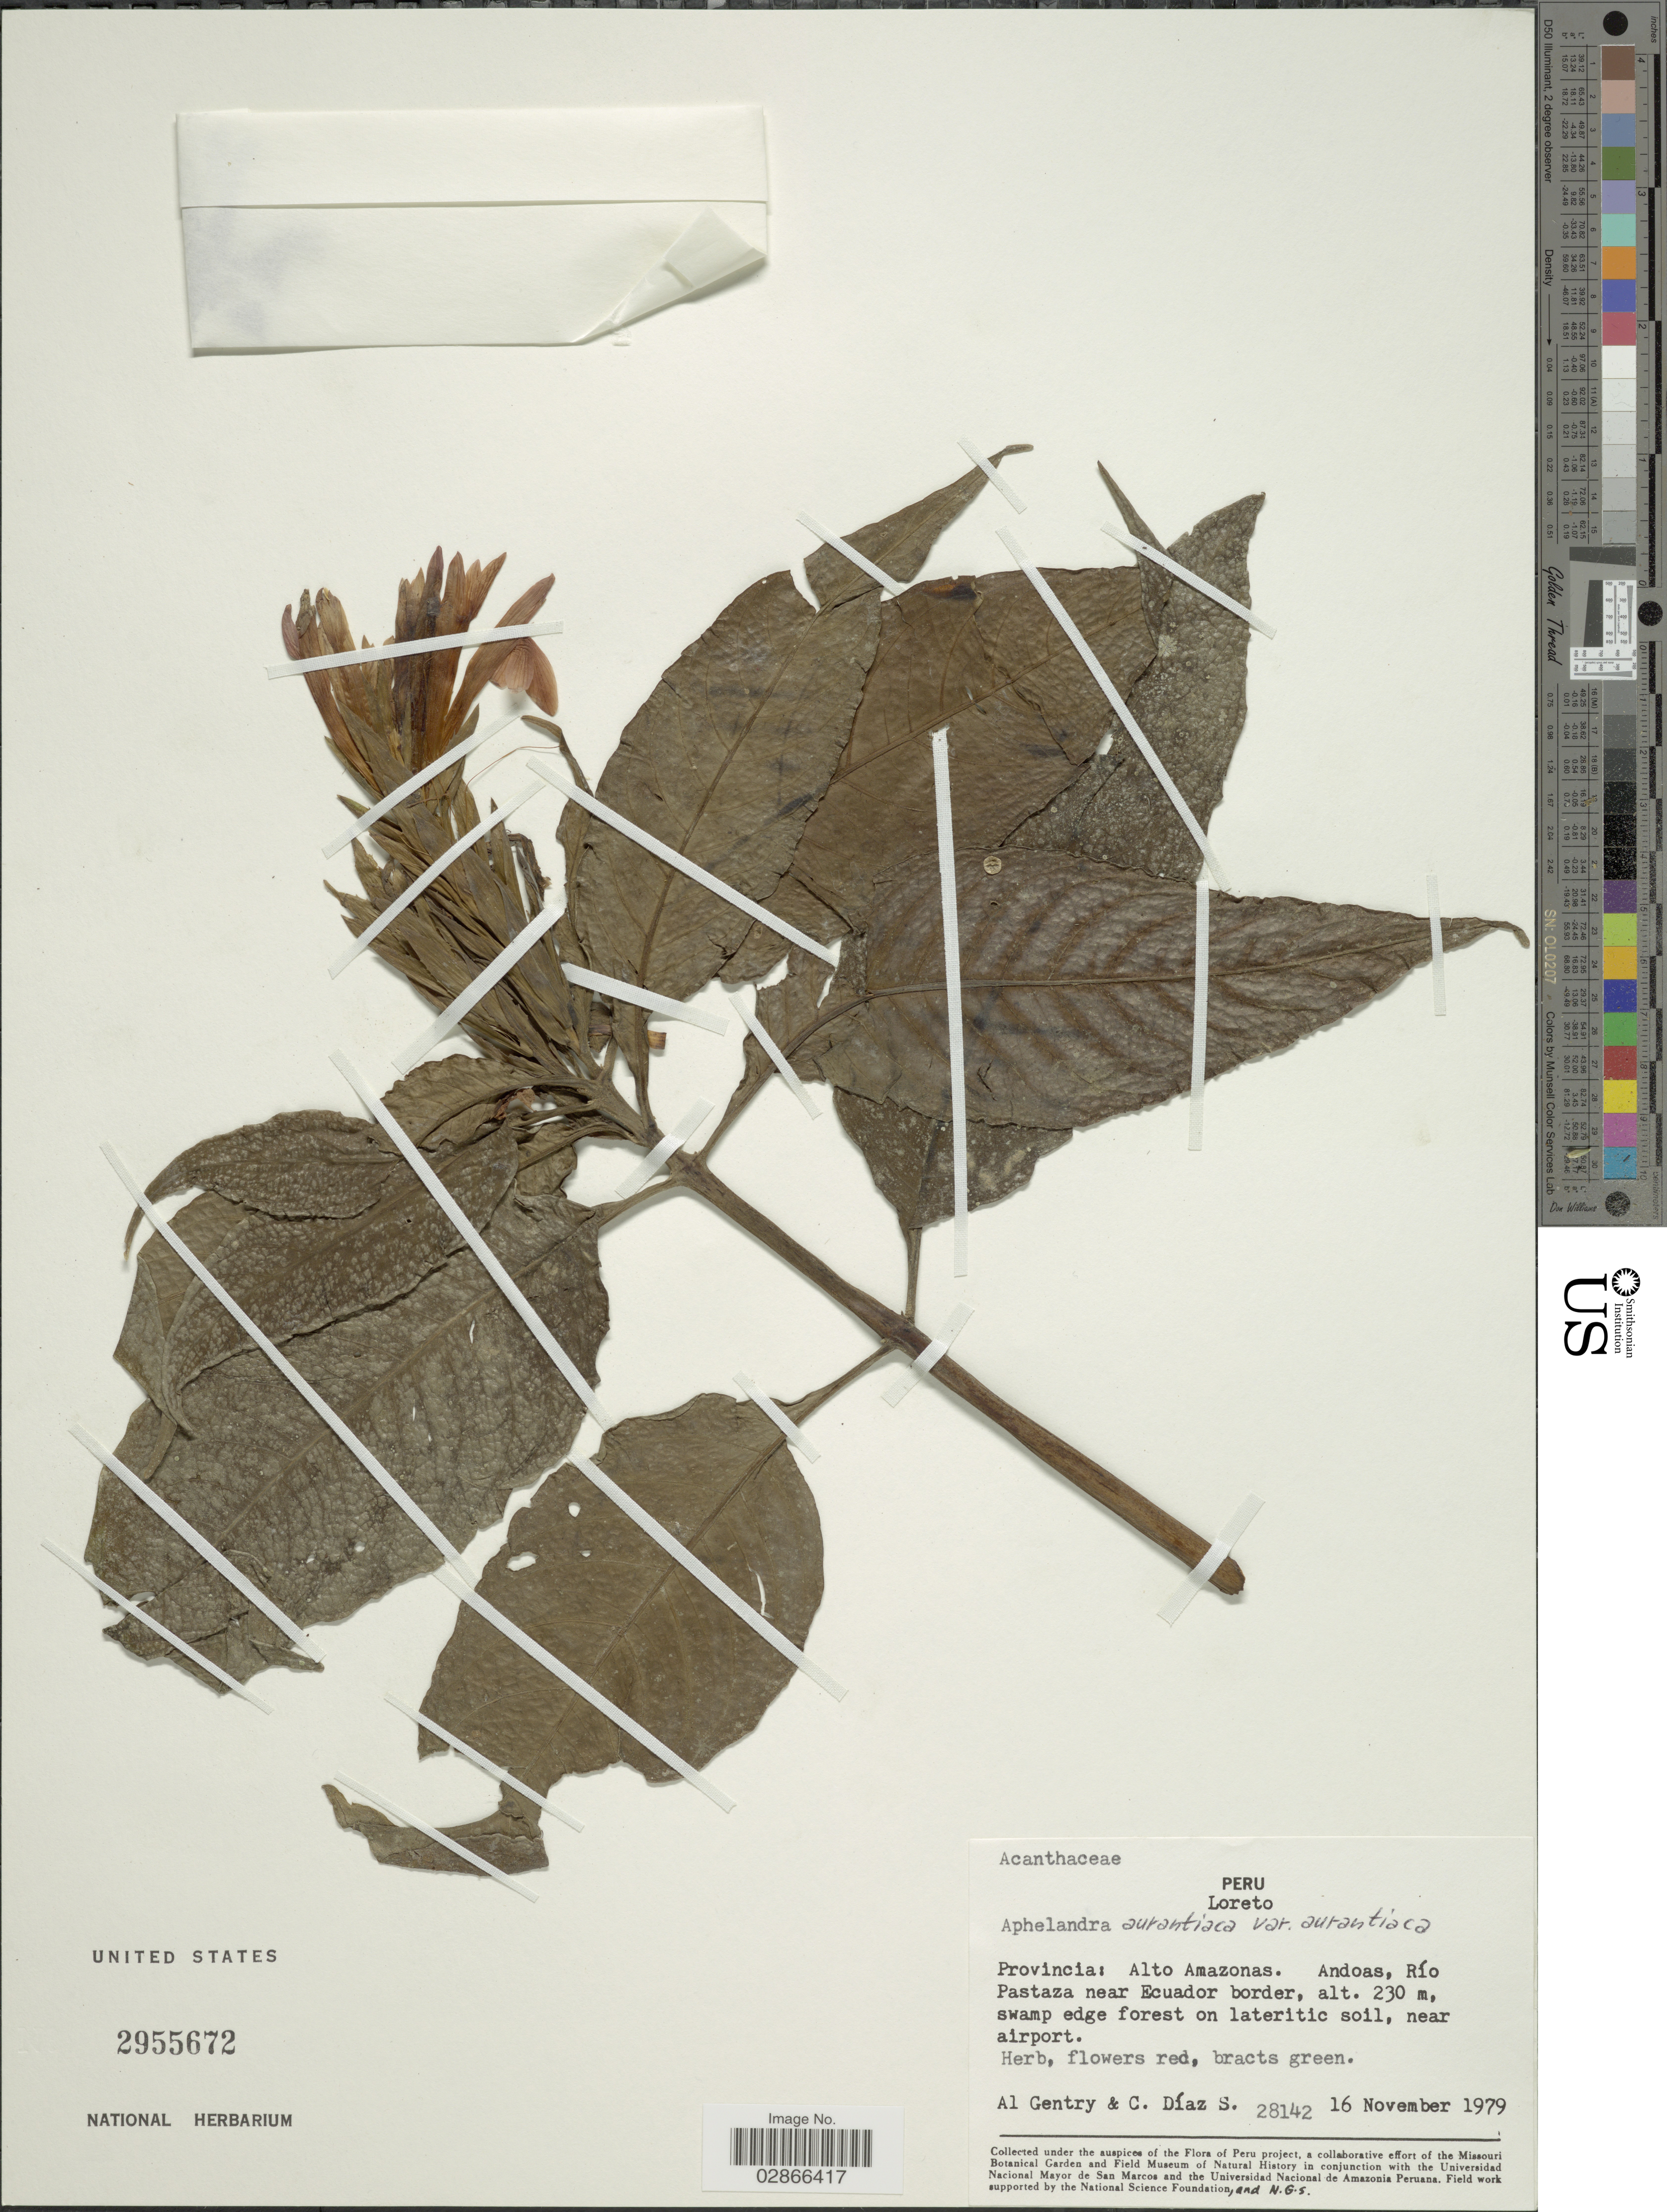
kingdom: Plantae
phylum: Tracheophyta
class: Magnoliopsida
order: Lamiales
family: Acanthaceae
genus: Aphelandra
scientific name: Aphelandra aurantiaca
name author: (Scheidw.) Lindl.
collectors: A. H. Gentry & C. Díaz S.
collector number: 28142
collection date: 1979-11-16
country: Peru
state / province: Loreto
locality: Provincia: Alto Amazonas. Andoas, Río Pastaza near Ecuador border.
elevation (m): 230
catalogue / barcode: US 2955672